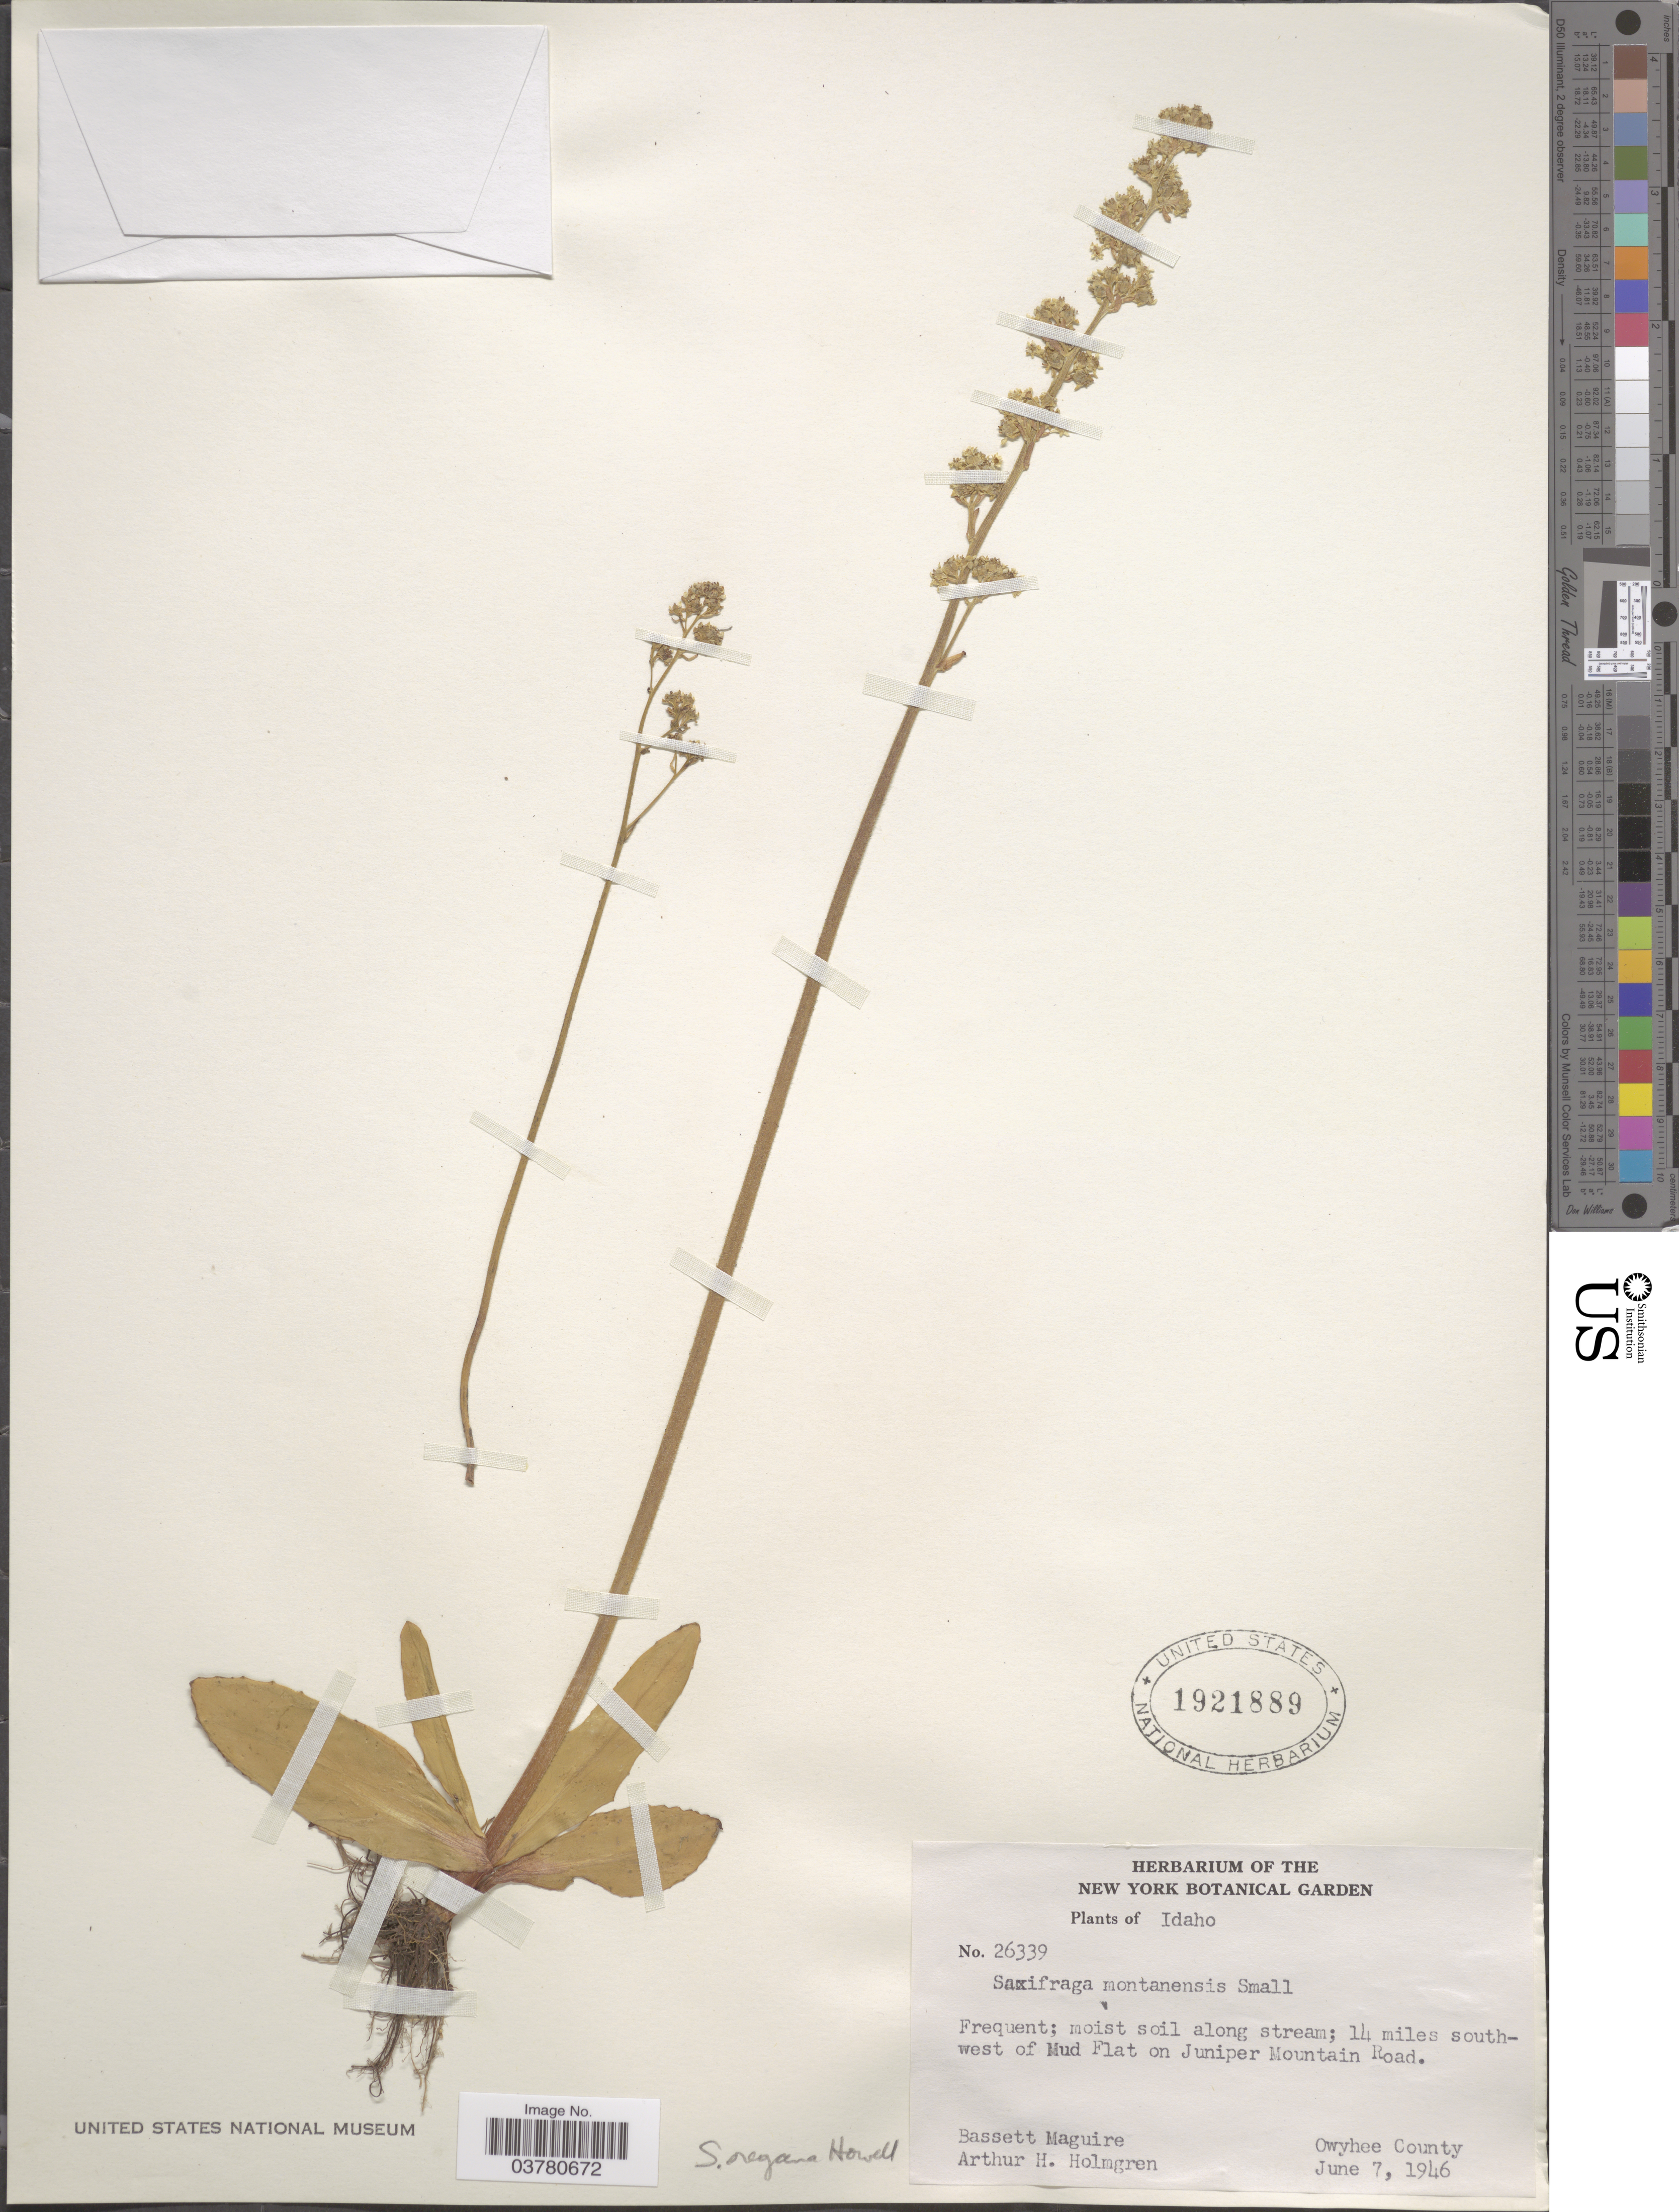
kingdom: Plantae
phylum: Tracheophyta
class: Magnoliopsida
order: Saxifragales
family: Saxifragaceae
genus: Micranthes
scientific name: Micranthes oregana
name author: (Howell) Small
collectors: B. Maguire & A. H. Holmgren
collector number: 26339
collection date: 1946-06-07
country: United States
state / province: Idaho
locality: Frequent; moist soil along stream; 14 miles south-west of Mud Flat on Juniper Mountain Road. Owyhee County.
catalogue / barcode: US 1921889